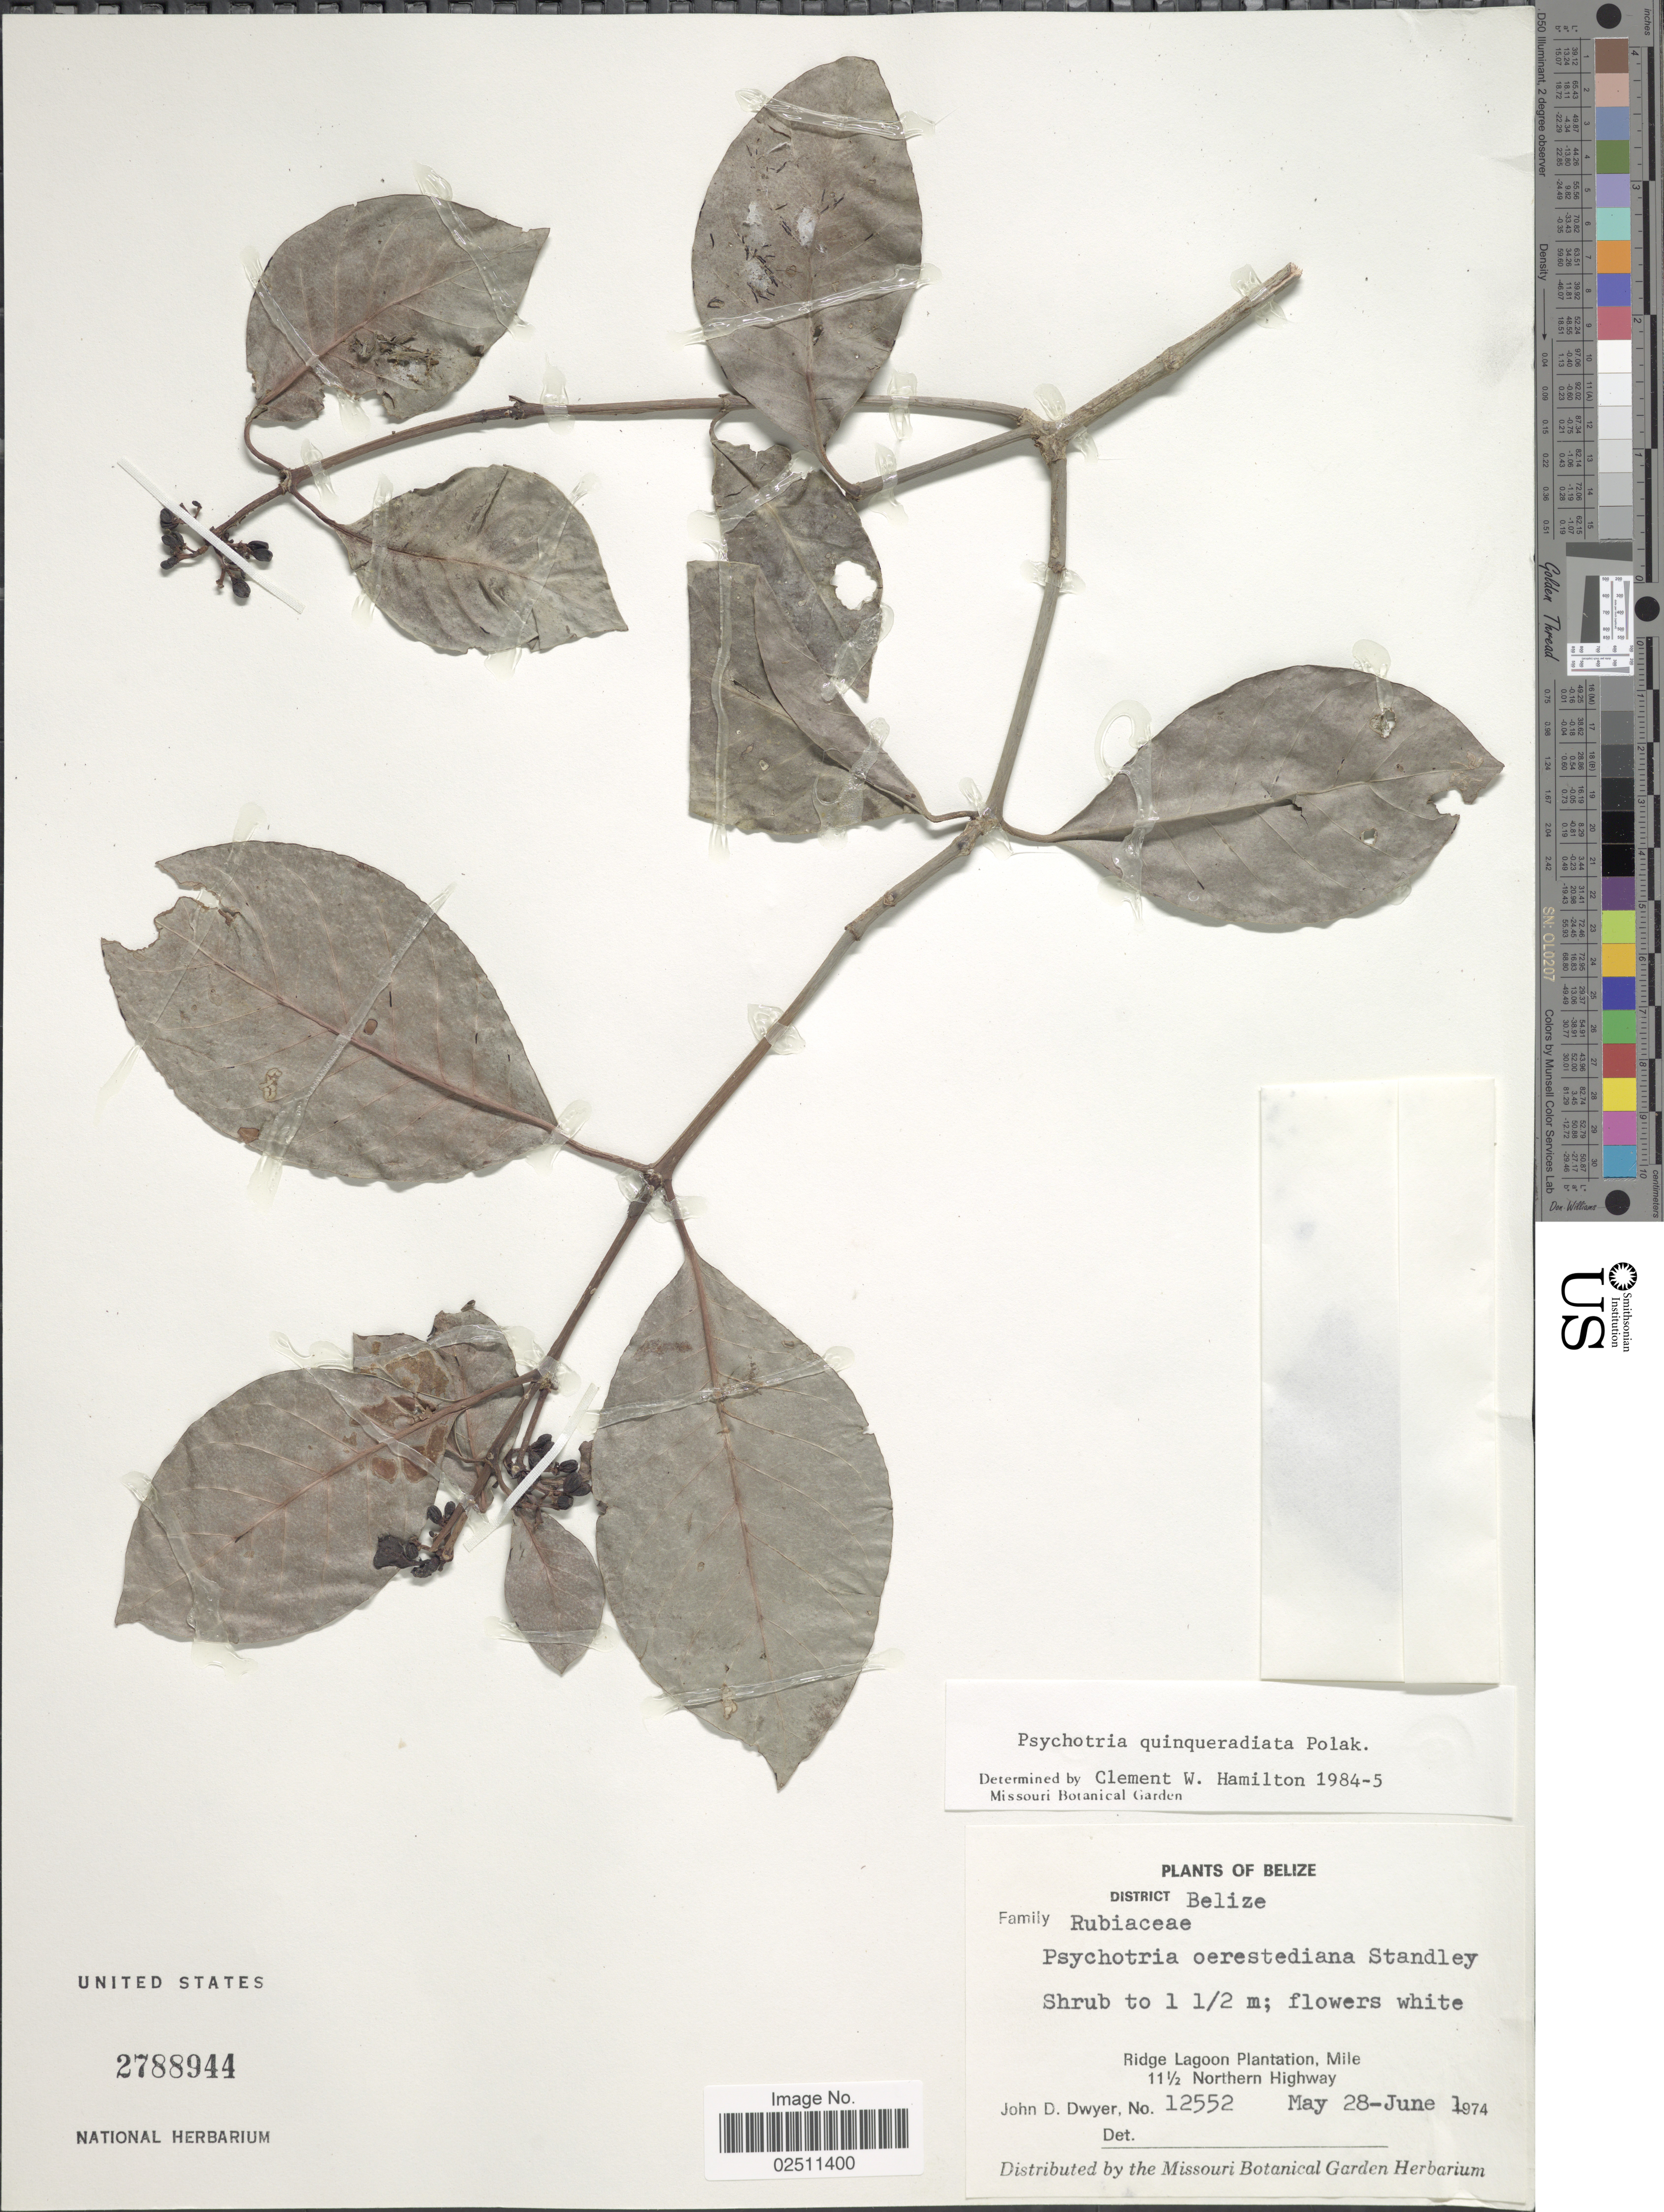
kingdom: Plantae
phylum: Tracheophyta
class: Magnoliopsida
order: Gentianales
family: Rubiaceae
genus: Psychotria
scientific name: Psychotria quinqueradiata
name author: Pol.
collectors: J. D. Dwyer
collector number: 12552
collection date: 1974-05-28/1974-06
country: Belize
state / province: Belize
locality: District Belize, Ridge Lagoon Plantation, Mile 11½ Northern Highway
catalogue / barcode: US 2788944